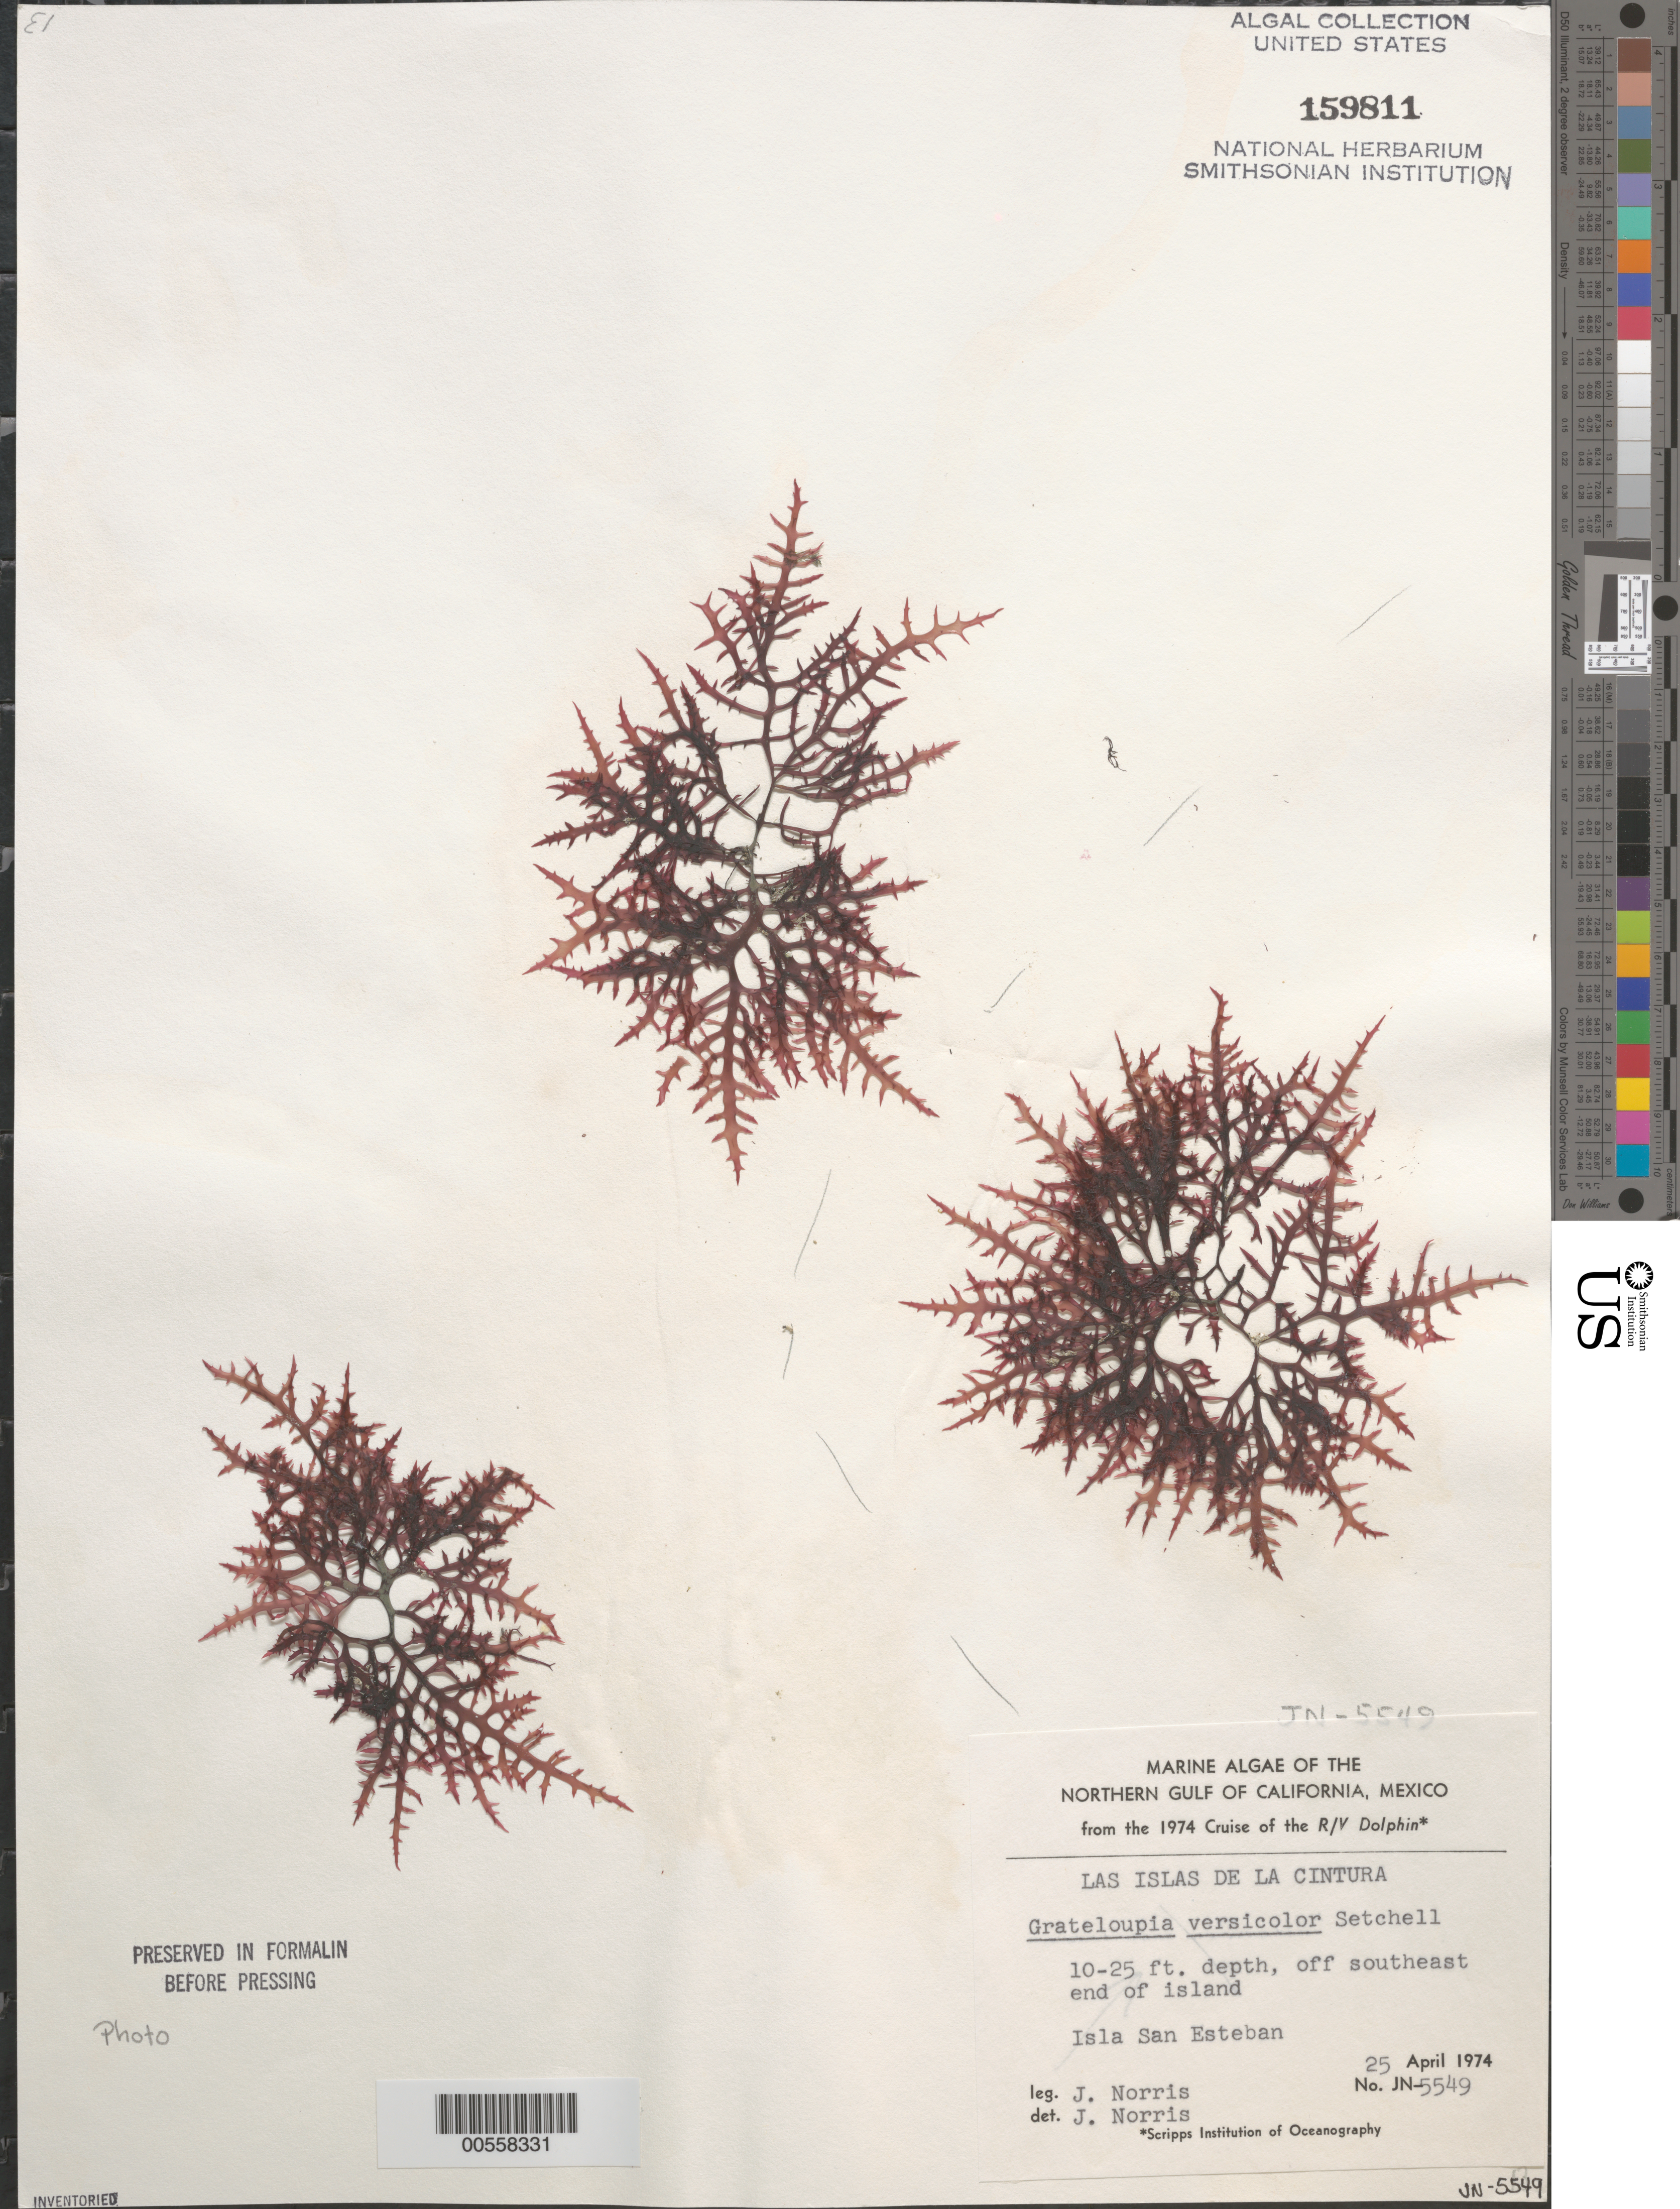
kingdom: Plantae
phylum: Rhodophyta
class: Florideophyceae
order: Halymeniales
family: Halymeniaceae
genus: Grateloupia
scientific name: Grateloupia versicolor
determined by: Norris, James N.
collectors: J. N. Norris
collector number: JN-5549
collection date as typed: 25 Apr 1974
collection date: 1974-04-25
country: Mexico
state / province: Baja California Norte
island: Isla San Esteban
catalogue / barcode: US 159811